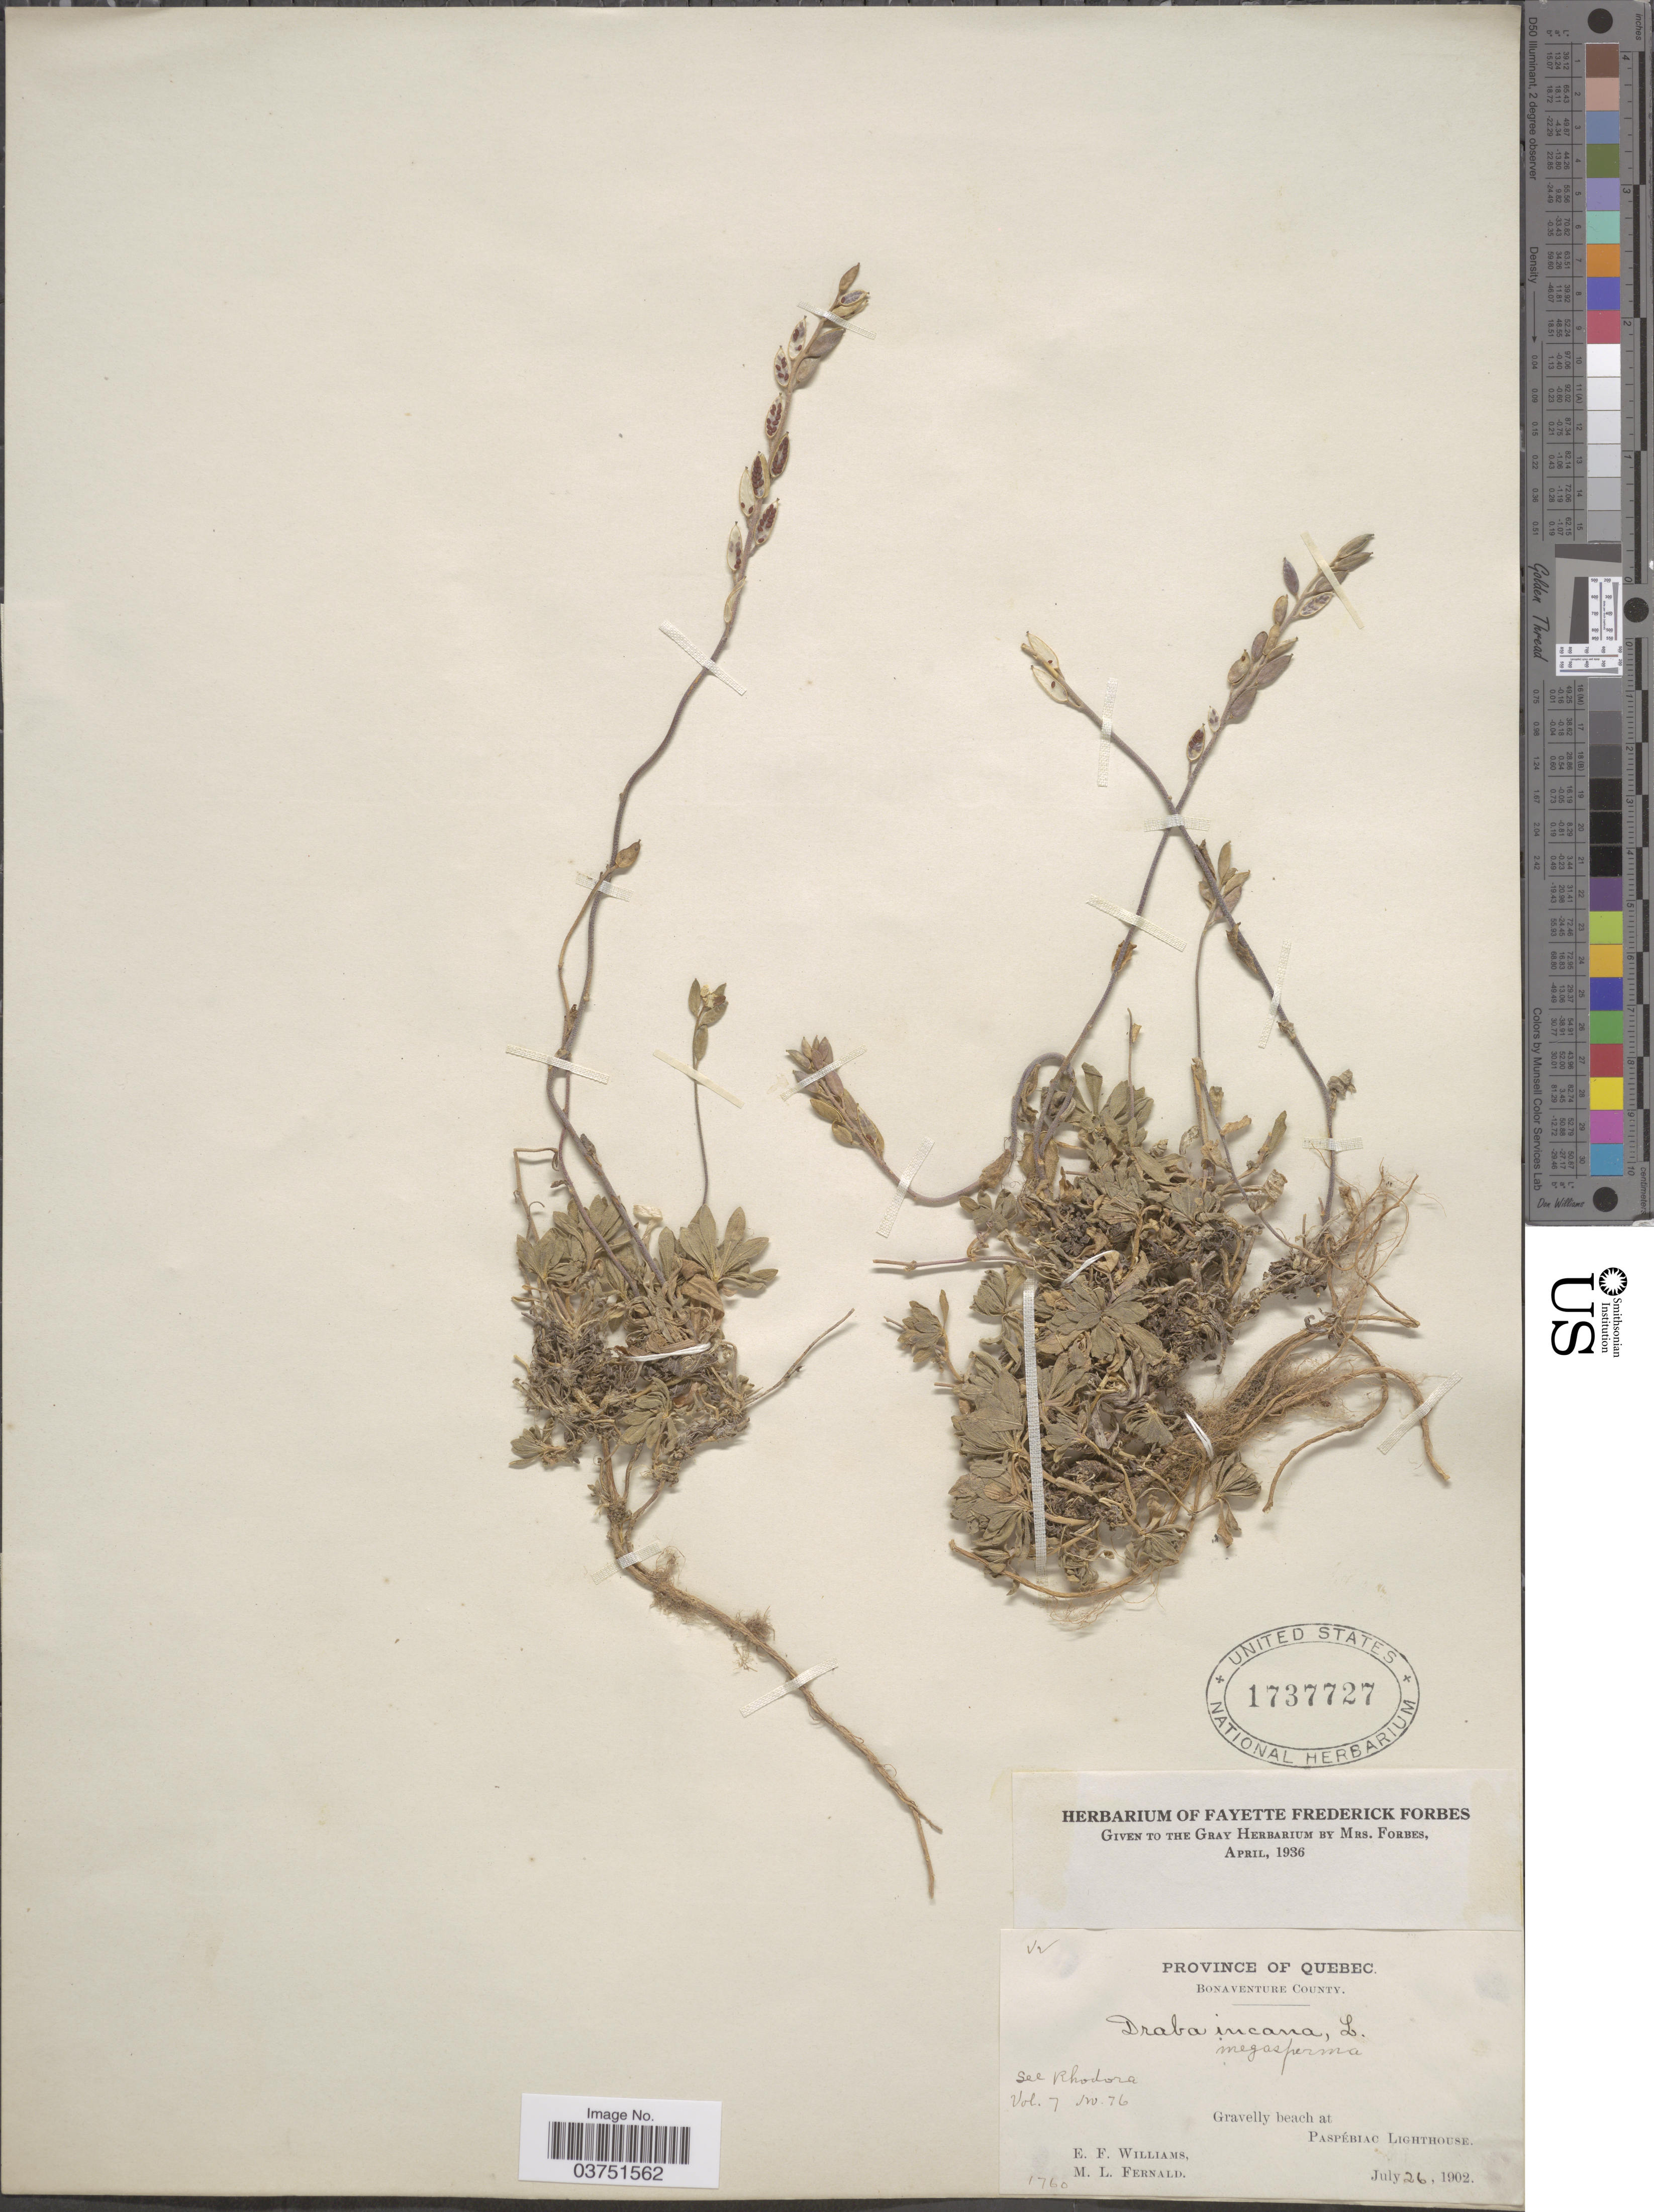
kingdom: Plantae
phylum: Tracheophyta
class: Magnoliopsida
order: Brassicales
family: Brassicaceae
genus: Draba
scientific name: Draba incana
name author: L.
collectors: E. Williams & M. L. Fernald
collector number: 1760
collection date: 1902-07-26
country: Canada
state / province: Quebec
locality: Bonaventure County. Paspéblac Lighthouse.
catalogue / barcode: US 1737727